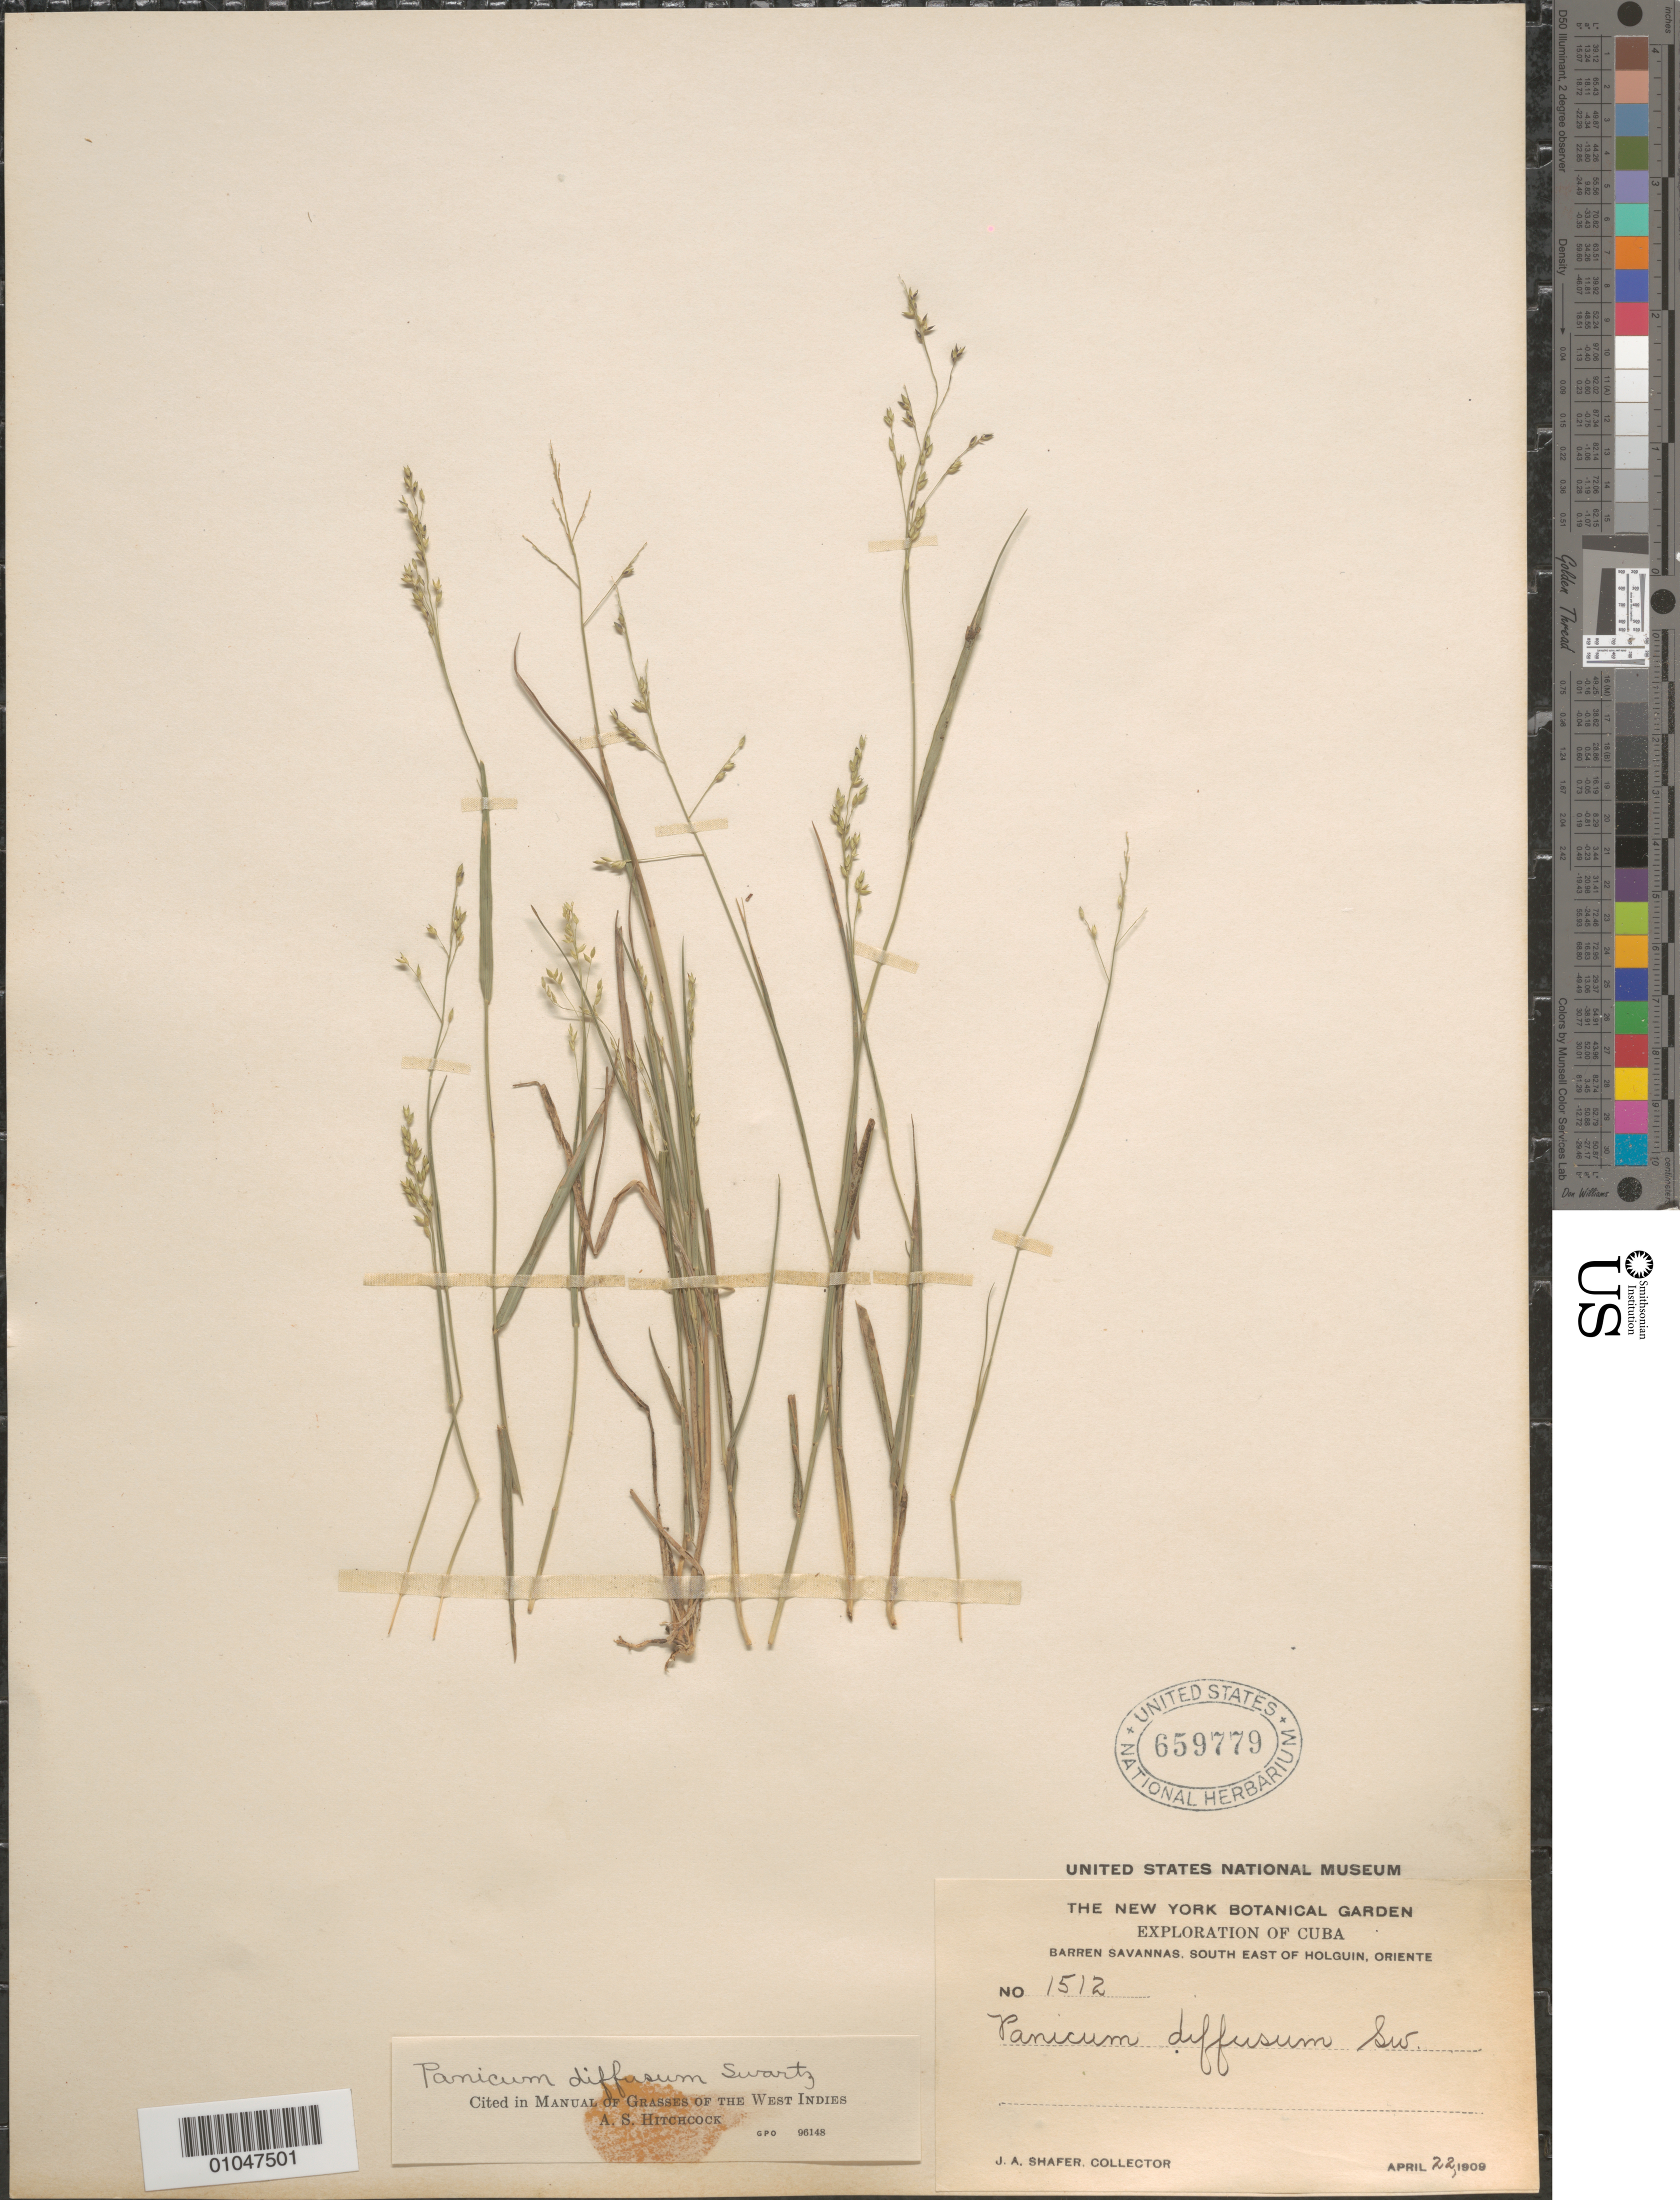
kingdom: Plantae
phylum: Tracheophyta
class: Liliopsida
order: Poales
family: Poaceae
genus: Panicum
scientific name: Panicum diffusum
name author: Sw.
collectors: J. A. Shafer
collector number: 1512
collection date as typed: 22 Apr 1909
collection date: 1909-04-22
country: Cuba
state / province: Holguín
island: Cuba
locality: Barren savannas SE of Holguin (city)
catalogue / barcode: US 659779